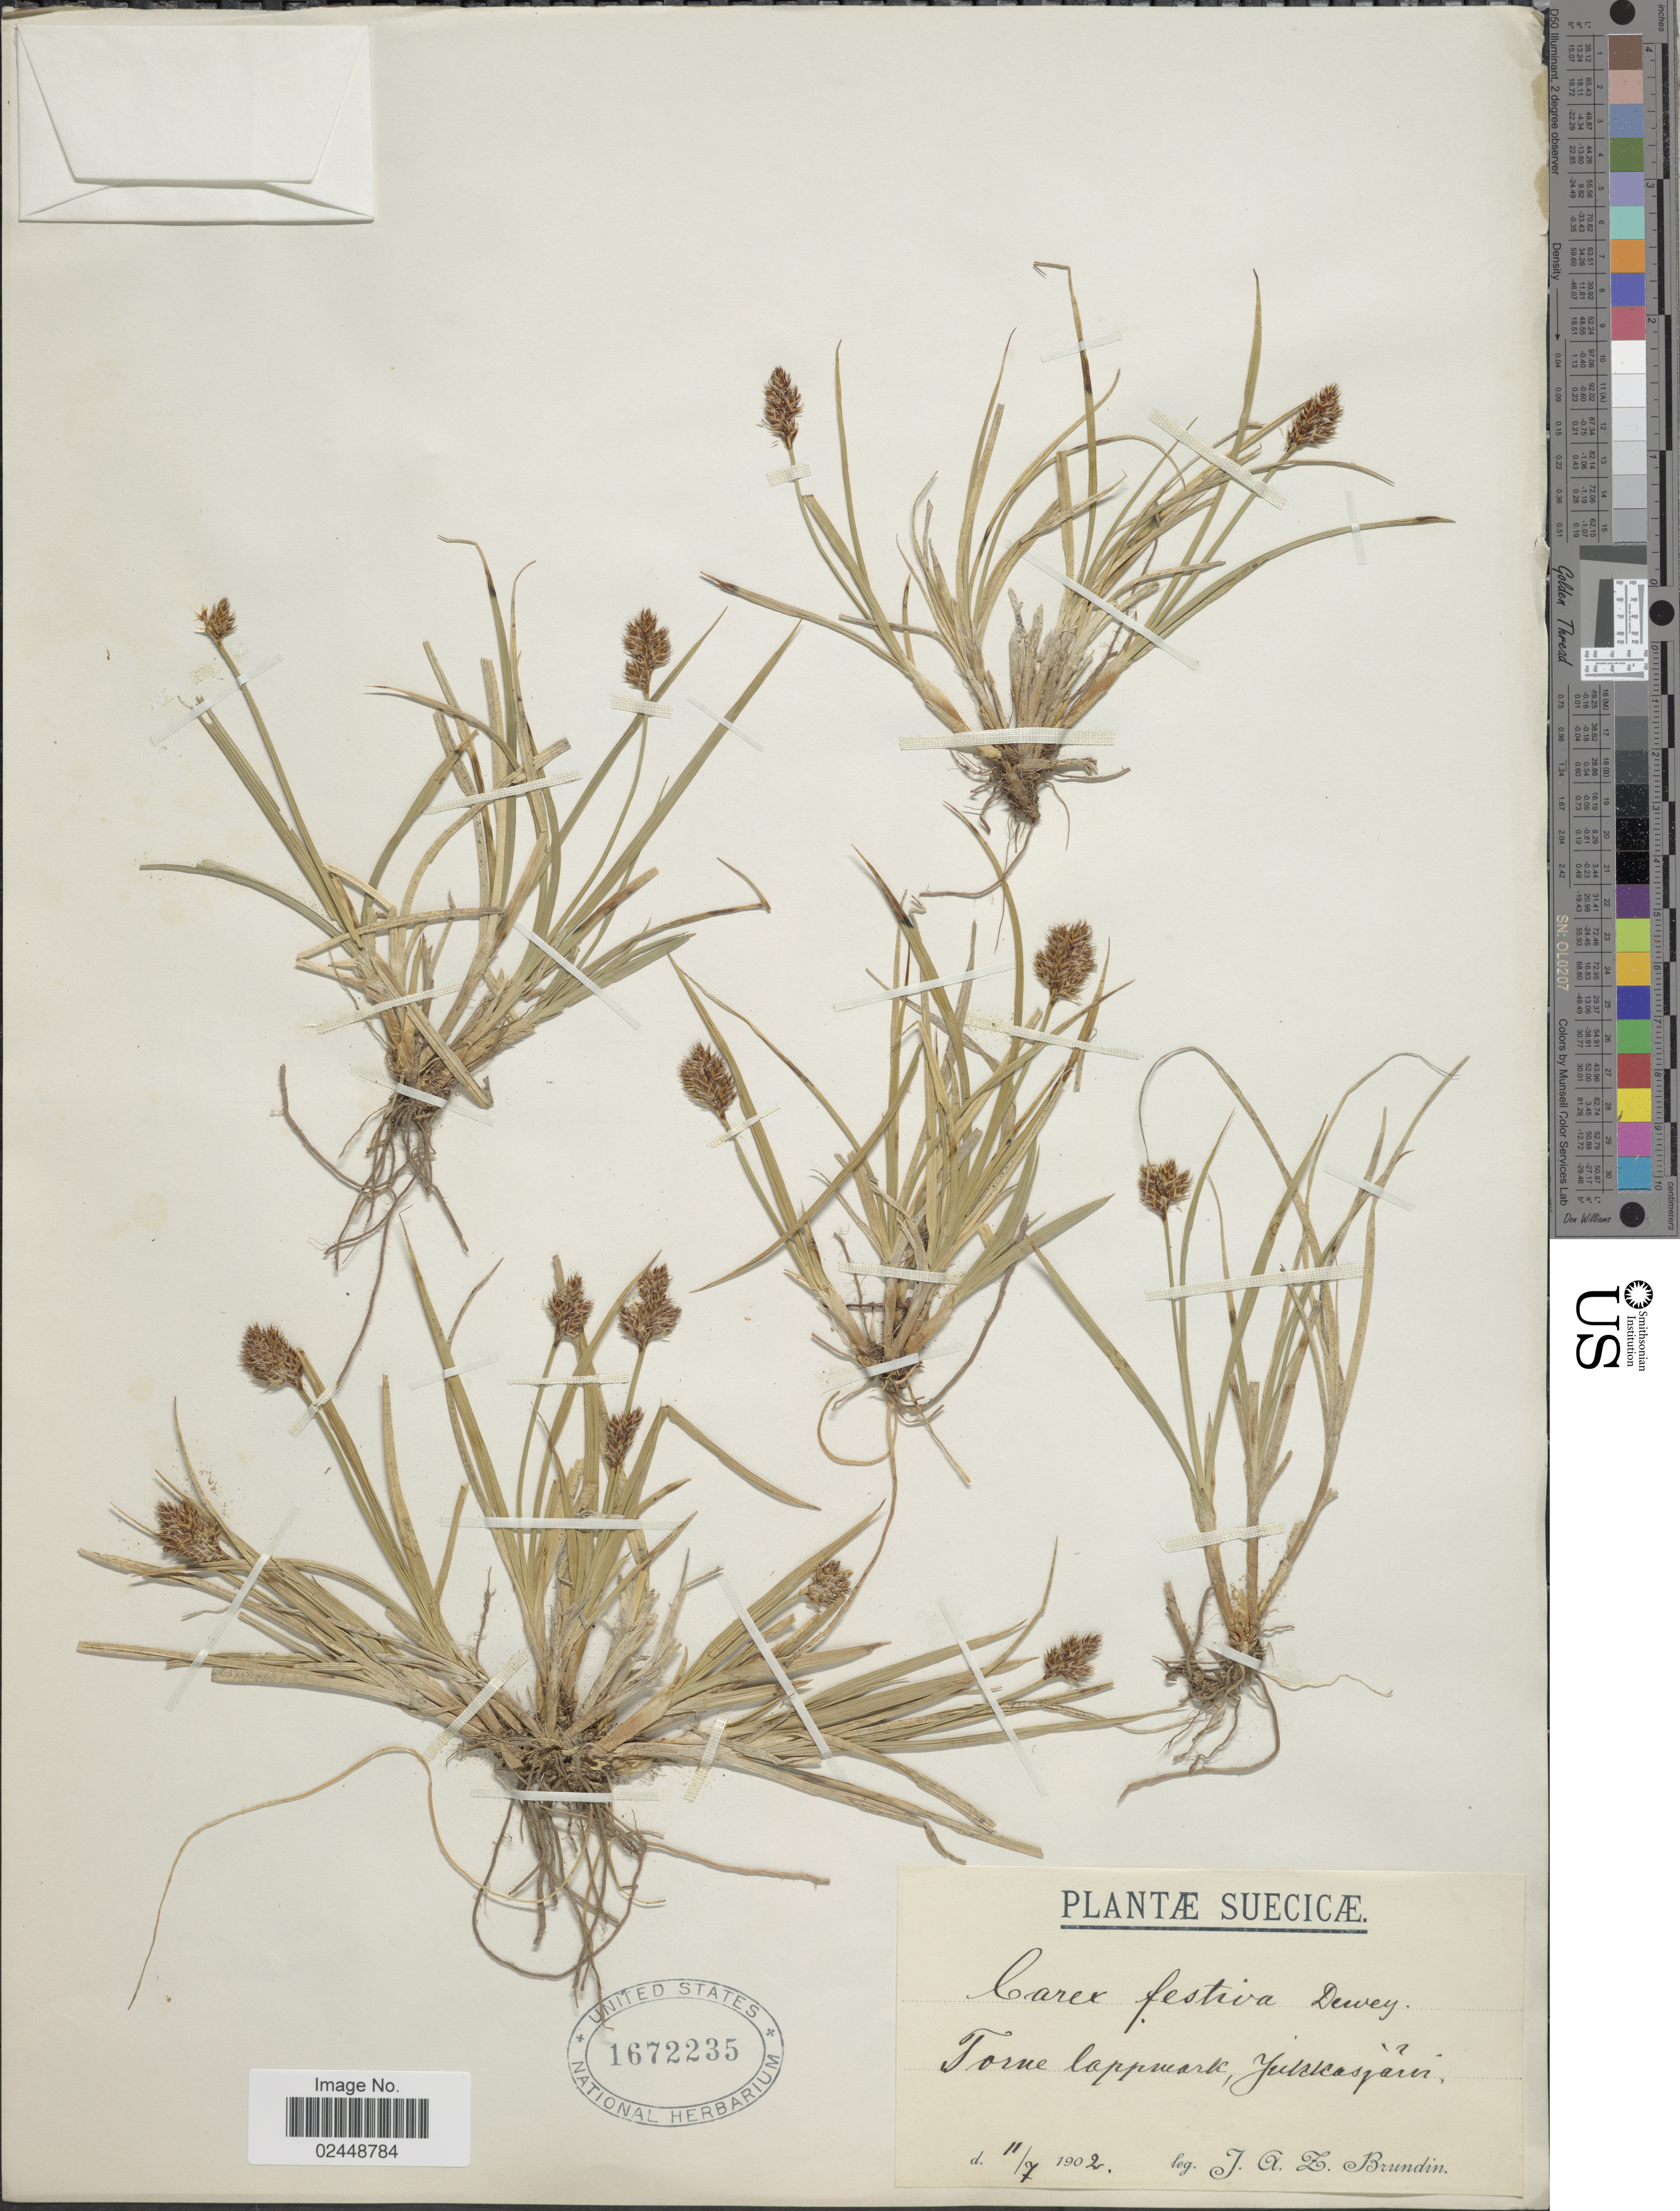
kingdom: Plantae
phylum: Tracheophyta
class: Liliopsida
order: Poales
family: Cyperaceae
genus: Carex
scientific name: Carex macloviana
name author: d'Urv.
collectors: J. Brundin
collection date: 1902-07-11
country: Sweden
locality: Suecicae. Torne lappmark. Jukkasjärvi.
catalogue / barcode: US 1672235